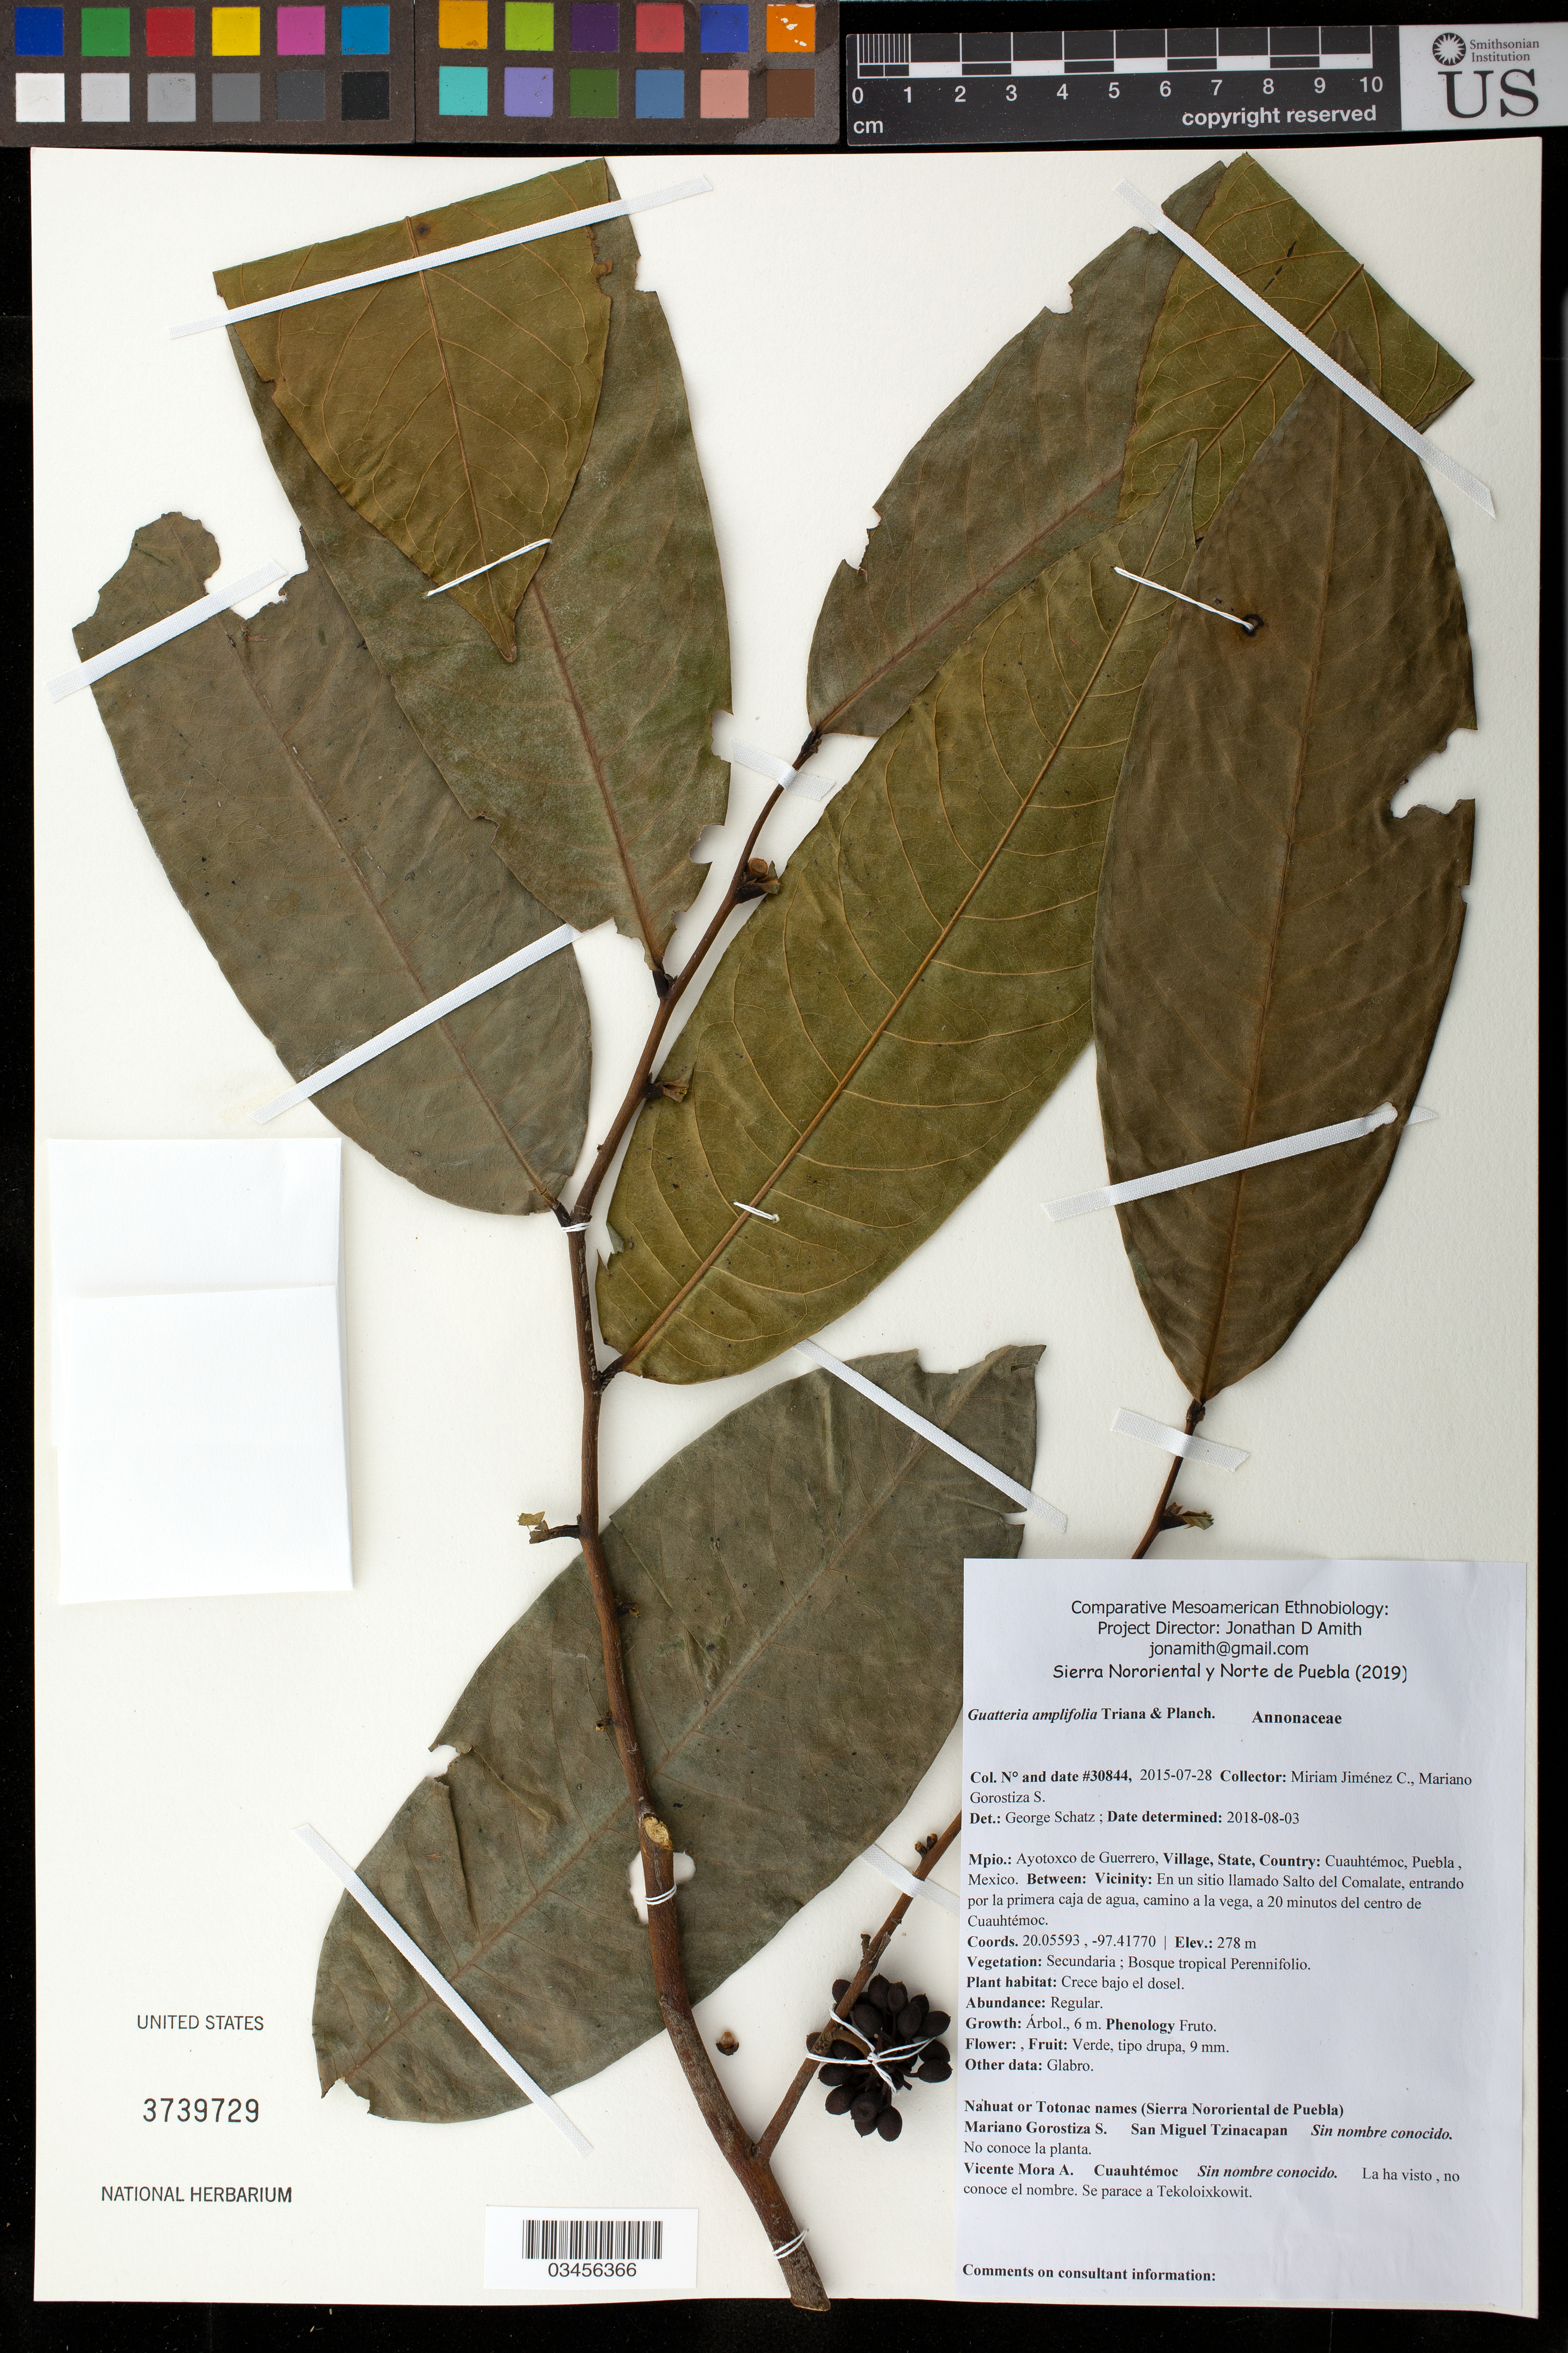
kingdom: Plantae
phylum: Tracheophyta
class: Magnoliopsida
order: Magnoliales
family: Annonaceae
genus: Guatteria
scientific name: Guatteria amplifolia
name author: Triana & Planch.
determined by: Schatz, G.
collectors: M. Jiménez Chimil & M. Gorostiza S.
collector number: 30844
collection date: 2015-07-28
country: México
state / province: Puebla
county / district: Ayotoxco de Guerrero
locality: PUEBLO: Cuauhtémoc; LOCALIDAD EXACTA: En un sitio llamado Salto del Comalate, entrando por la primera caja de agua, camino a la vega, a 20 minutos del centro de Cuauhtémoc.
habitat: Bosque tropical Perennifolio | Bajo el dosel.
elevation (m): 278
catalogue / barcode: US 3739729